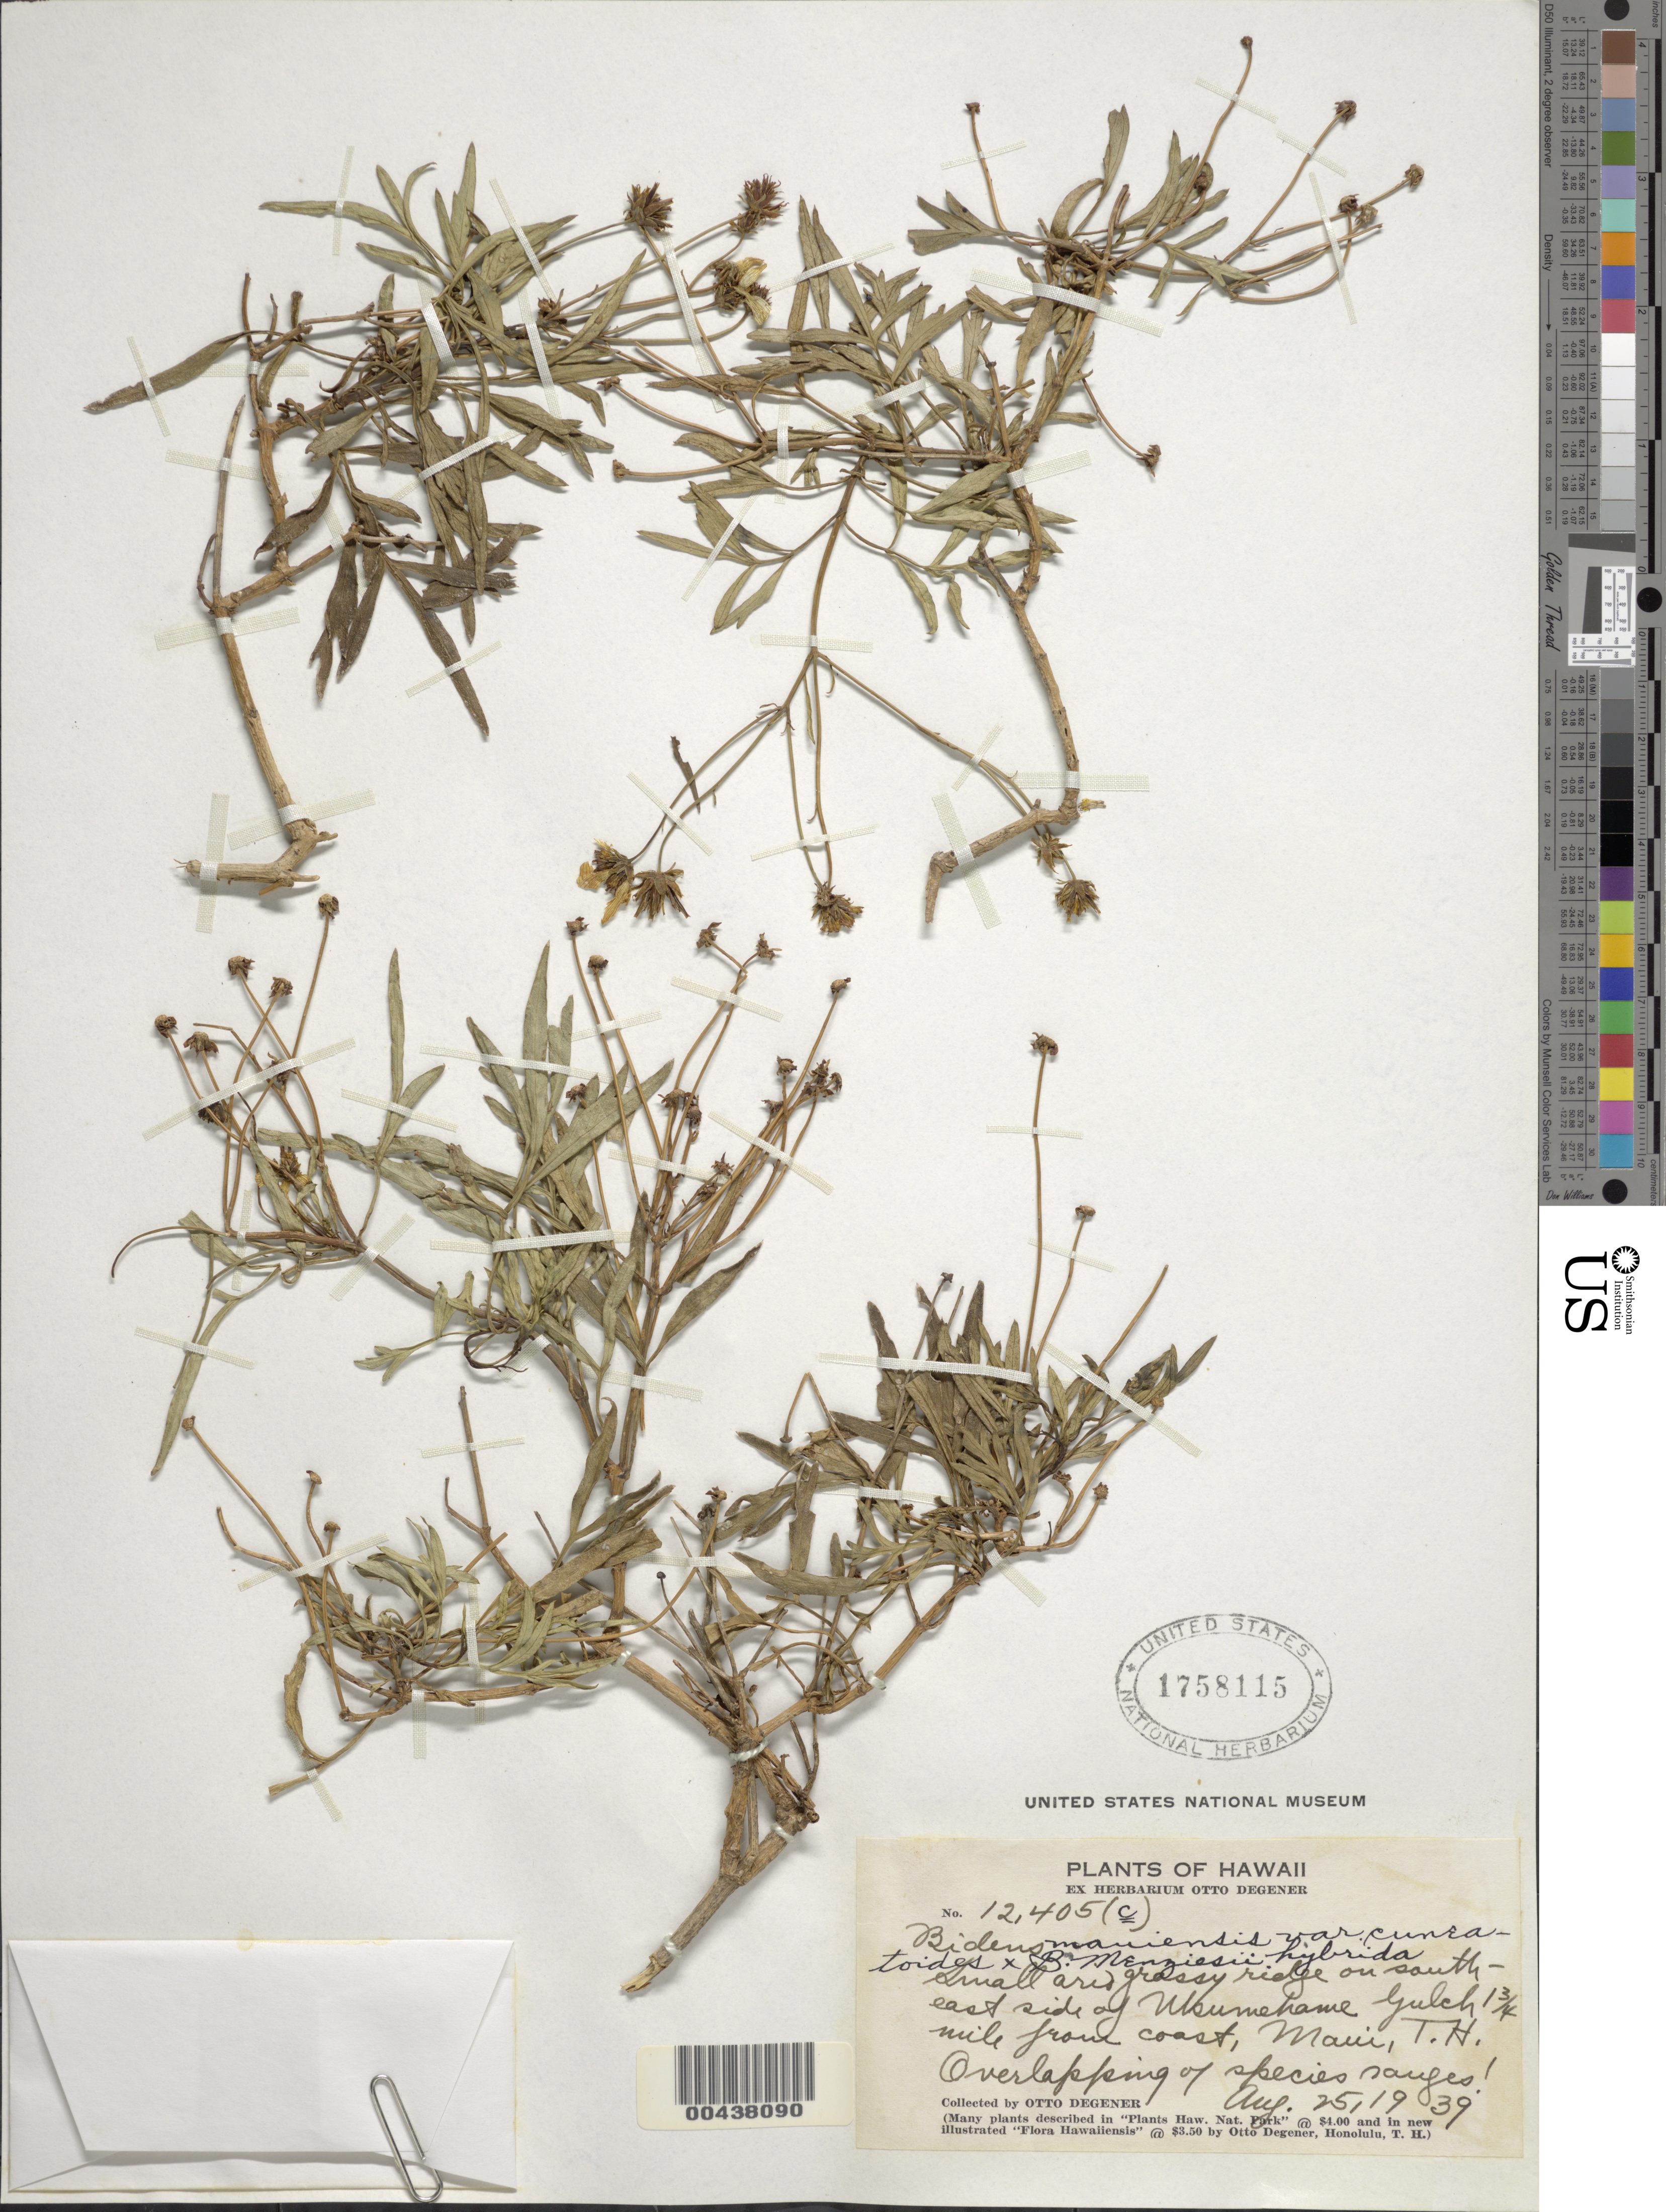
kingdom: Plantae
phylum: Tracheophyta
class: Magnoliopsida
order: Asterales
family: Asteraceae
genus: Bidens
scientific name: Bidens menziesii var. hybrid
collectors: O. Degener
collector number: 12405c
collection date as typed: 25 Aug 1939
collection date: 1939-08-25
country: United States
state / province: Hawaii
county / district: Maui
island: Maui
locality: Ridge on SE side of Ukumehame gulch 1.75 mi from coast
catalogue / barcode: US 1758115